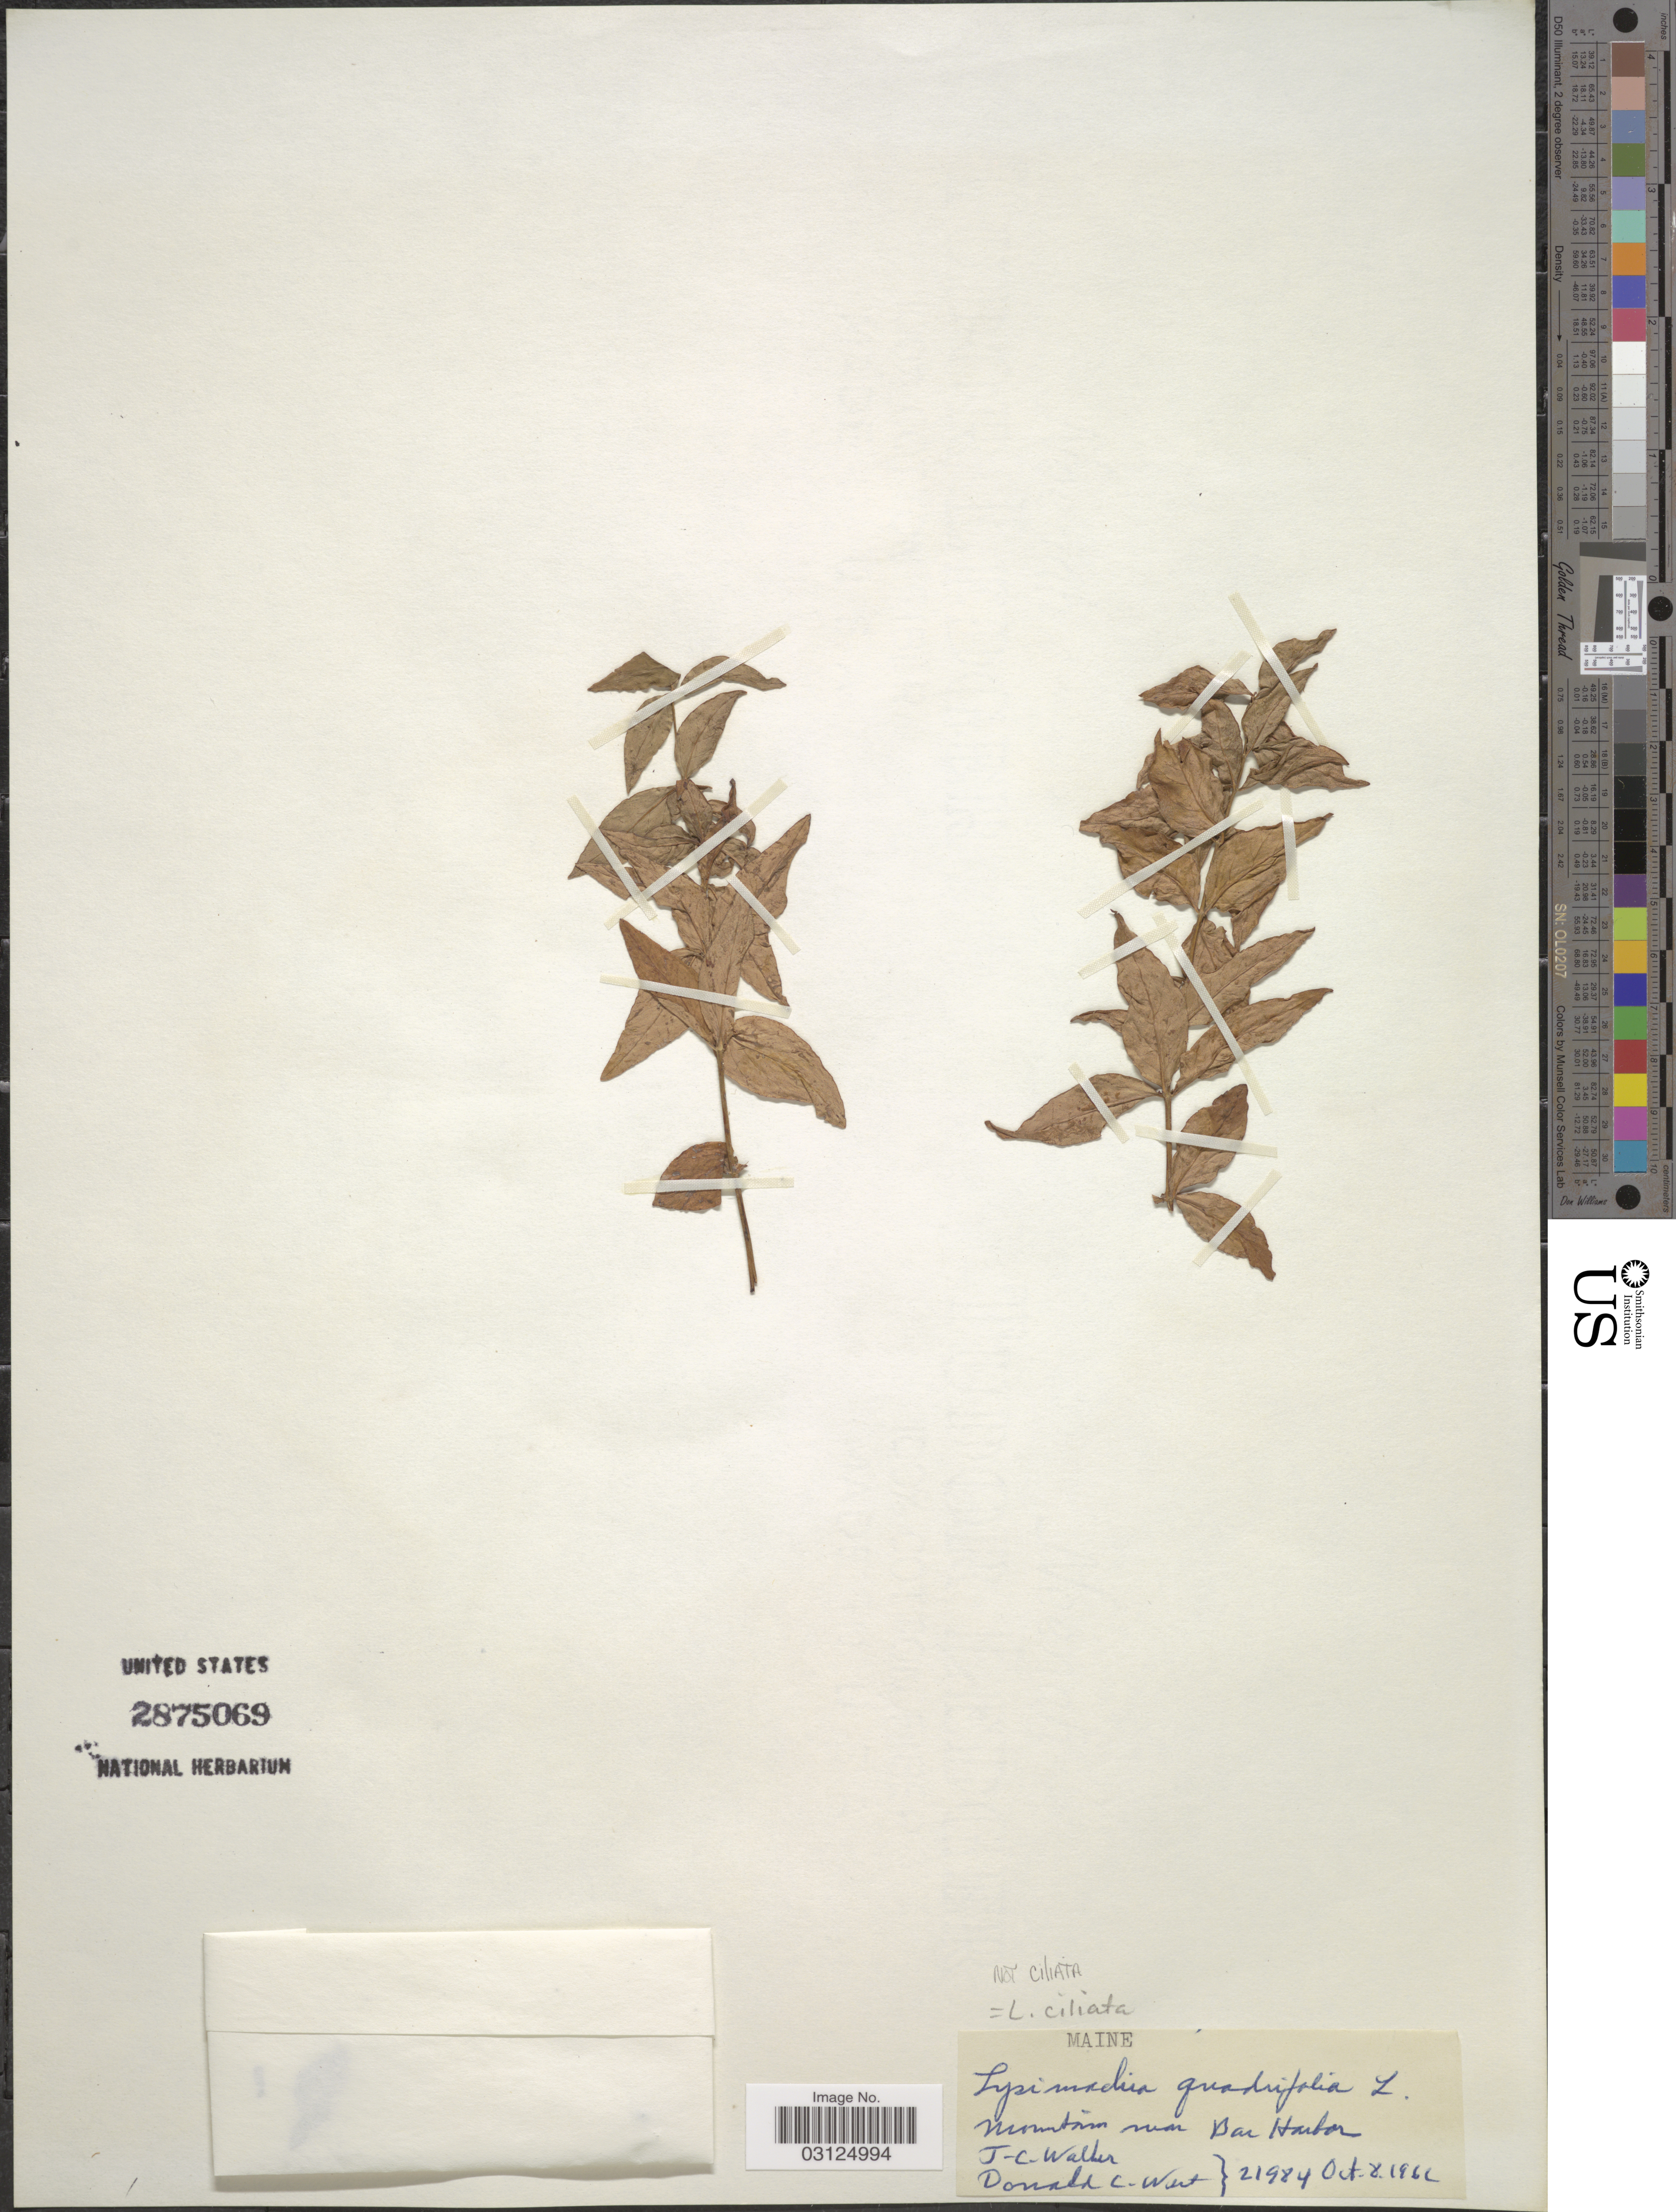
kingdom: Plantae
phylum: Tracheophyta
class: Magnoliopsida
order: Ericales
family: Primulaceae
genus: Lysimachia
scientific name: Lysimachia ciliata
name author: L.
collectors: J. Walker & D. Wert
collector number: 21984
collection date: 1962-10-08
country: United States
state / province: Maine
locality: Mountains near Bar Harbor.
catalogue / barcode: US 2875069